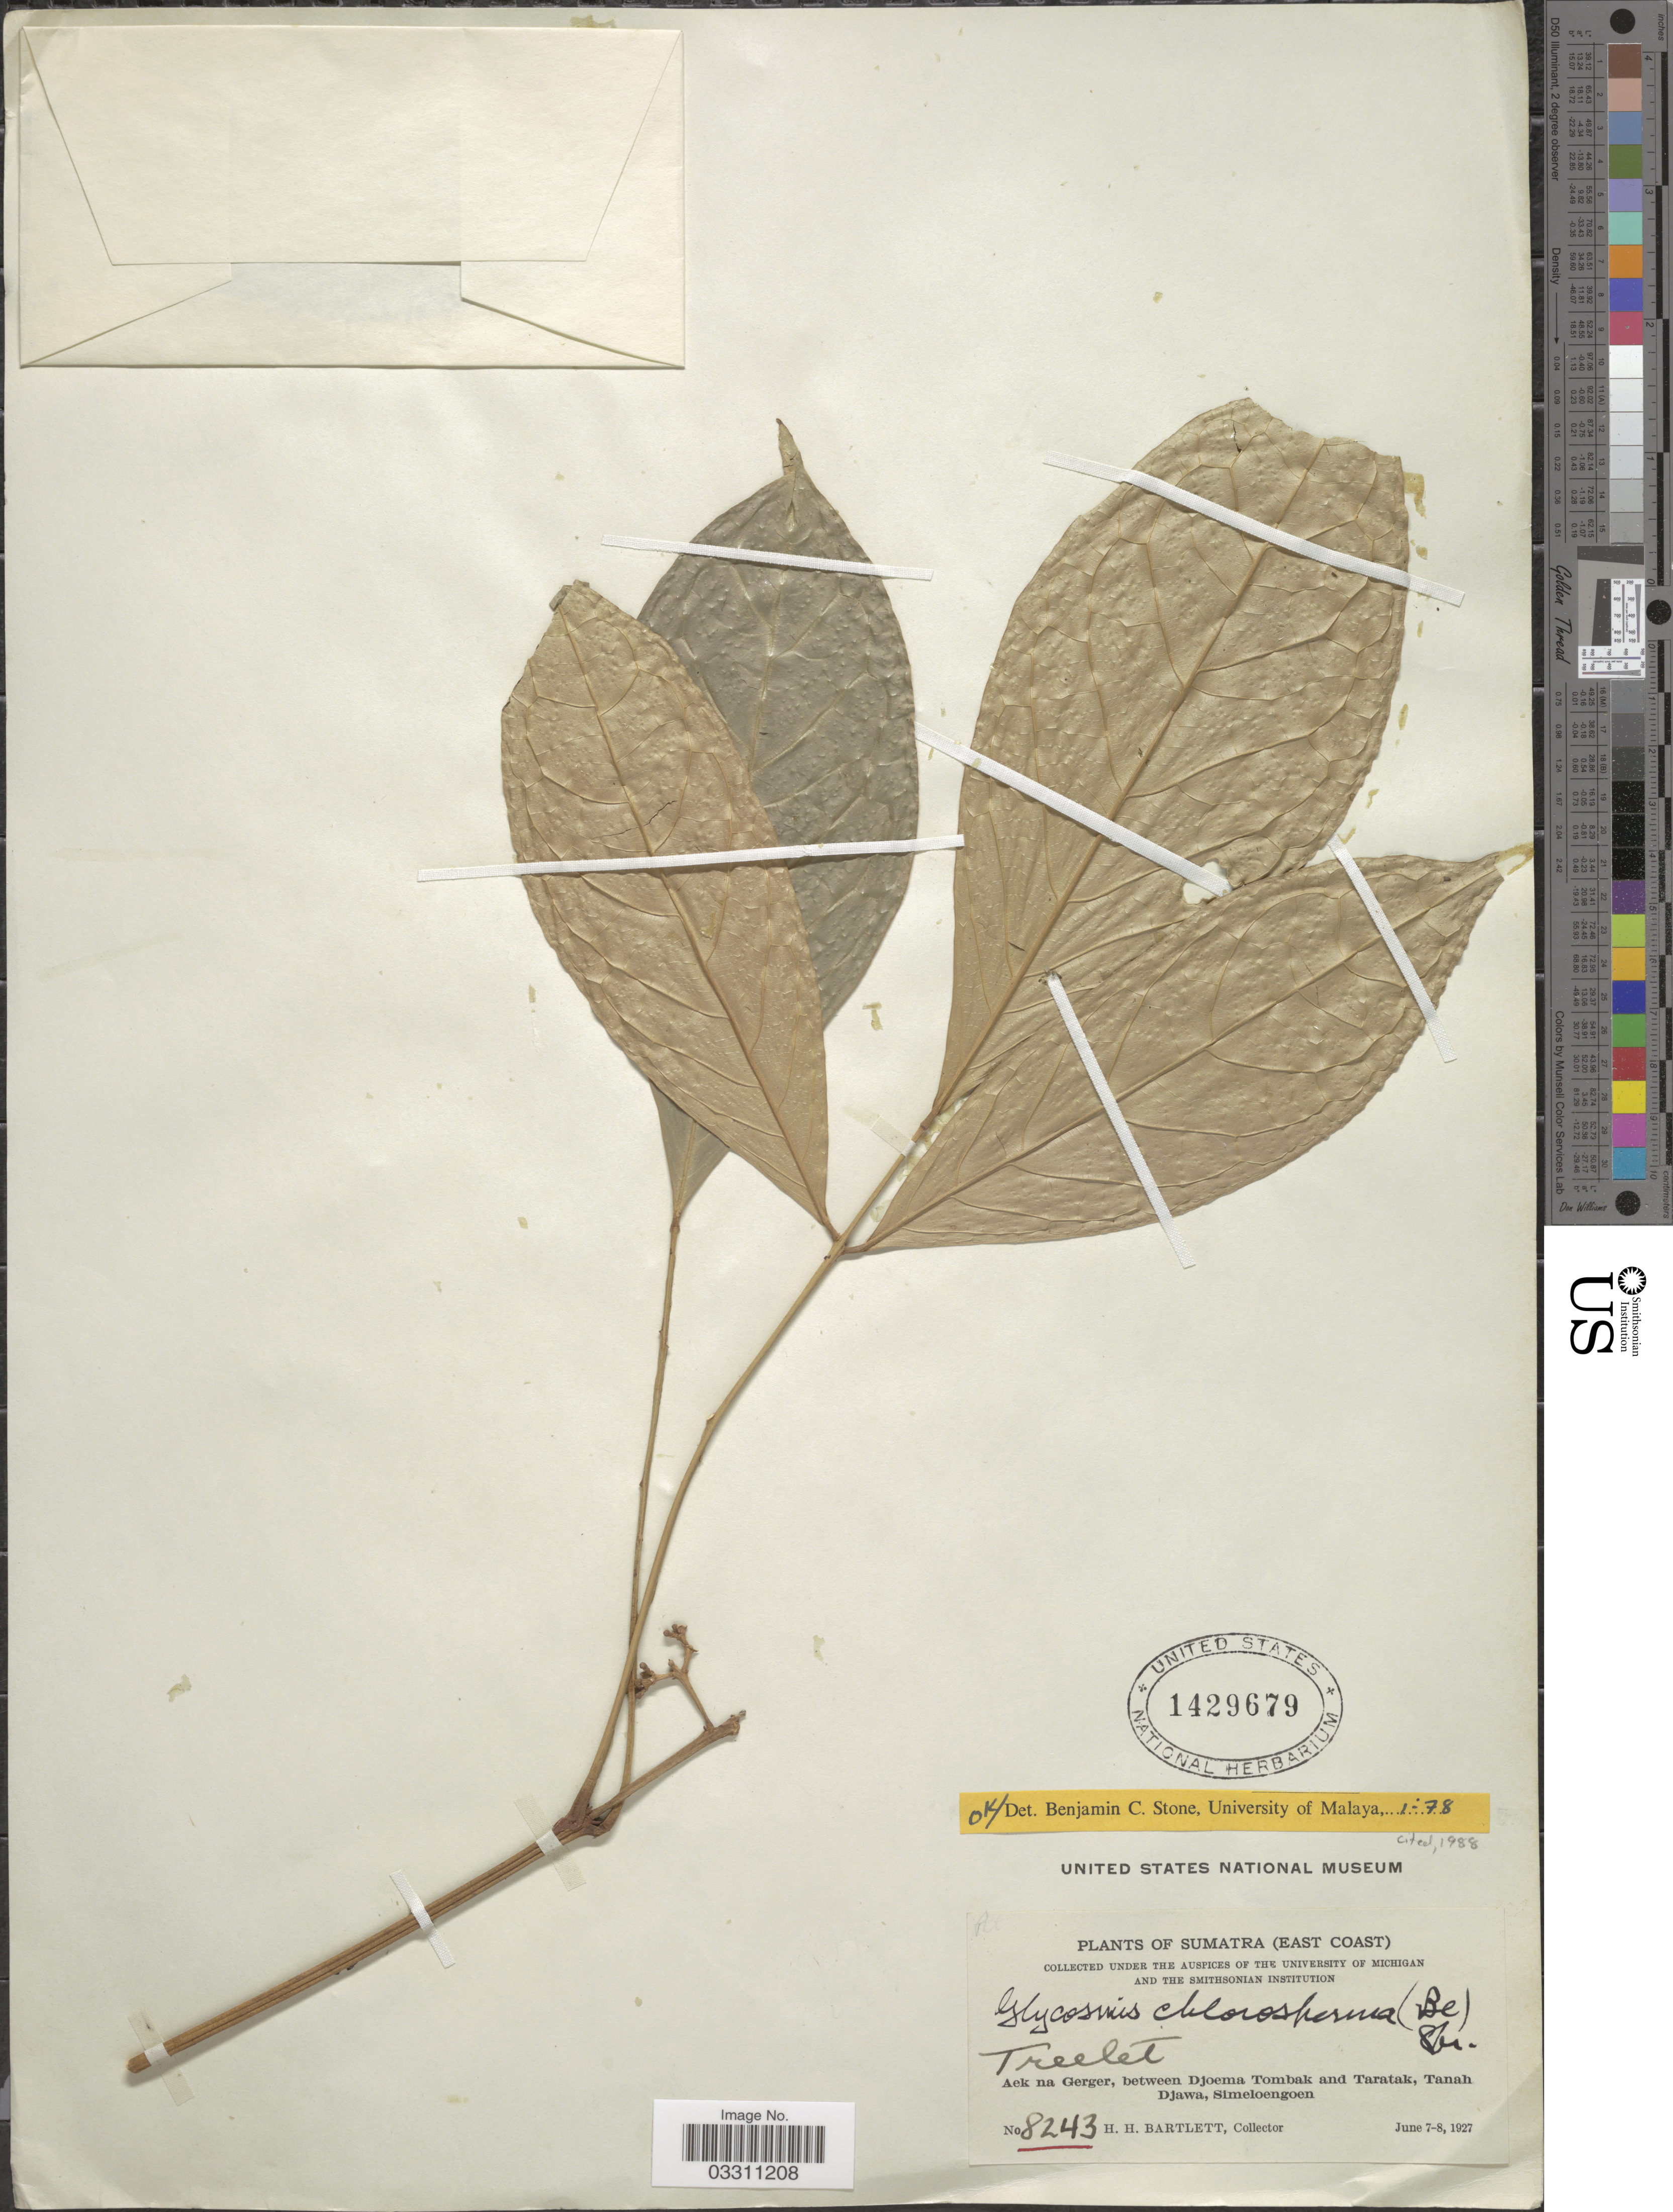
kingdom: Plantae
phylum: Tracheophyta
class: Magnoliopsida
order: Sapindales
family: Rutaceae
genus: Glycosmis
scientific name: Glycosmis chlorosperma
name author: Spreng.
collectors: H. H. Bartlett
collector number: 8243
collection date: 1927-06-07/1927-06-08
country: Indonesia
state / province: Sumatra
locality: Sumatra (East Coast). Aek na Gerger, between Djoema Tombak and Taratak, Tanah Djawa, Simeloengoen.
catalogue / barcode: US 1429679